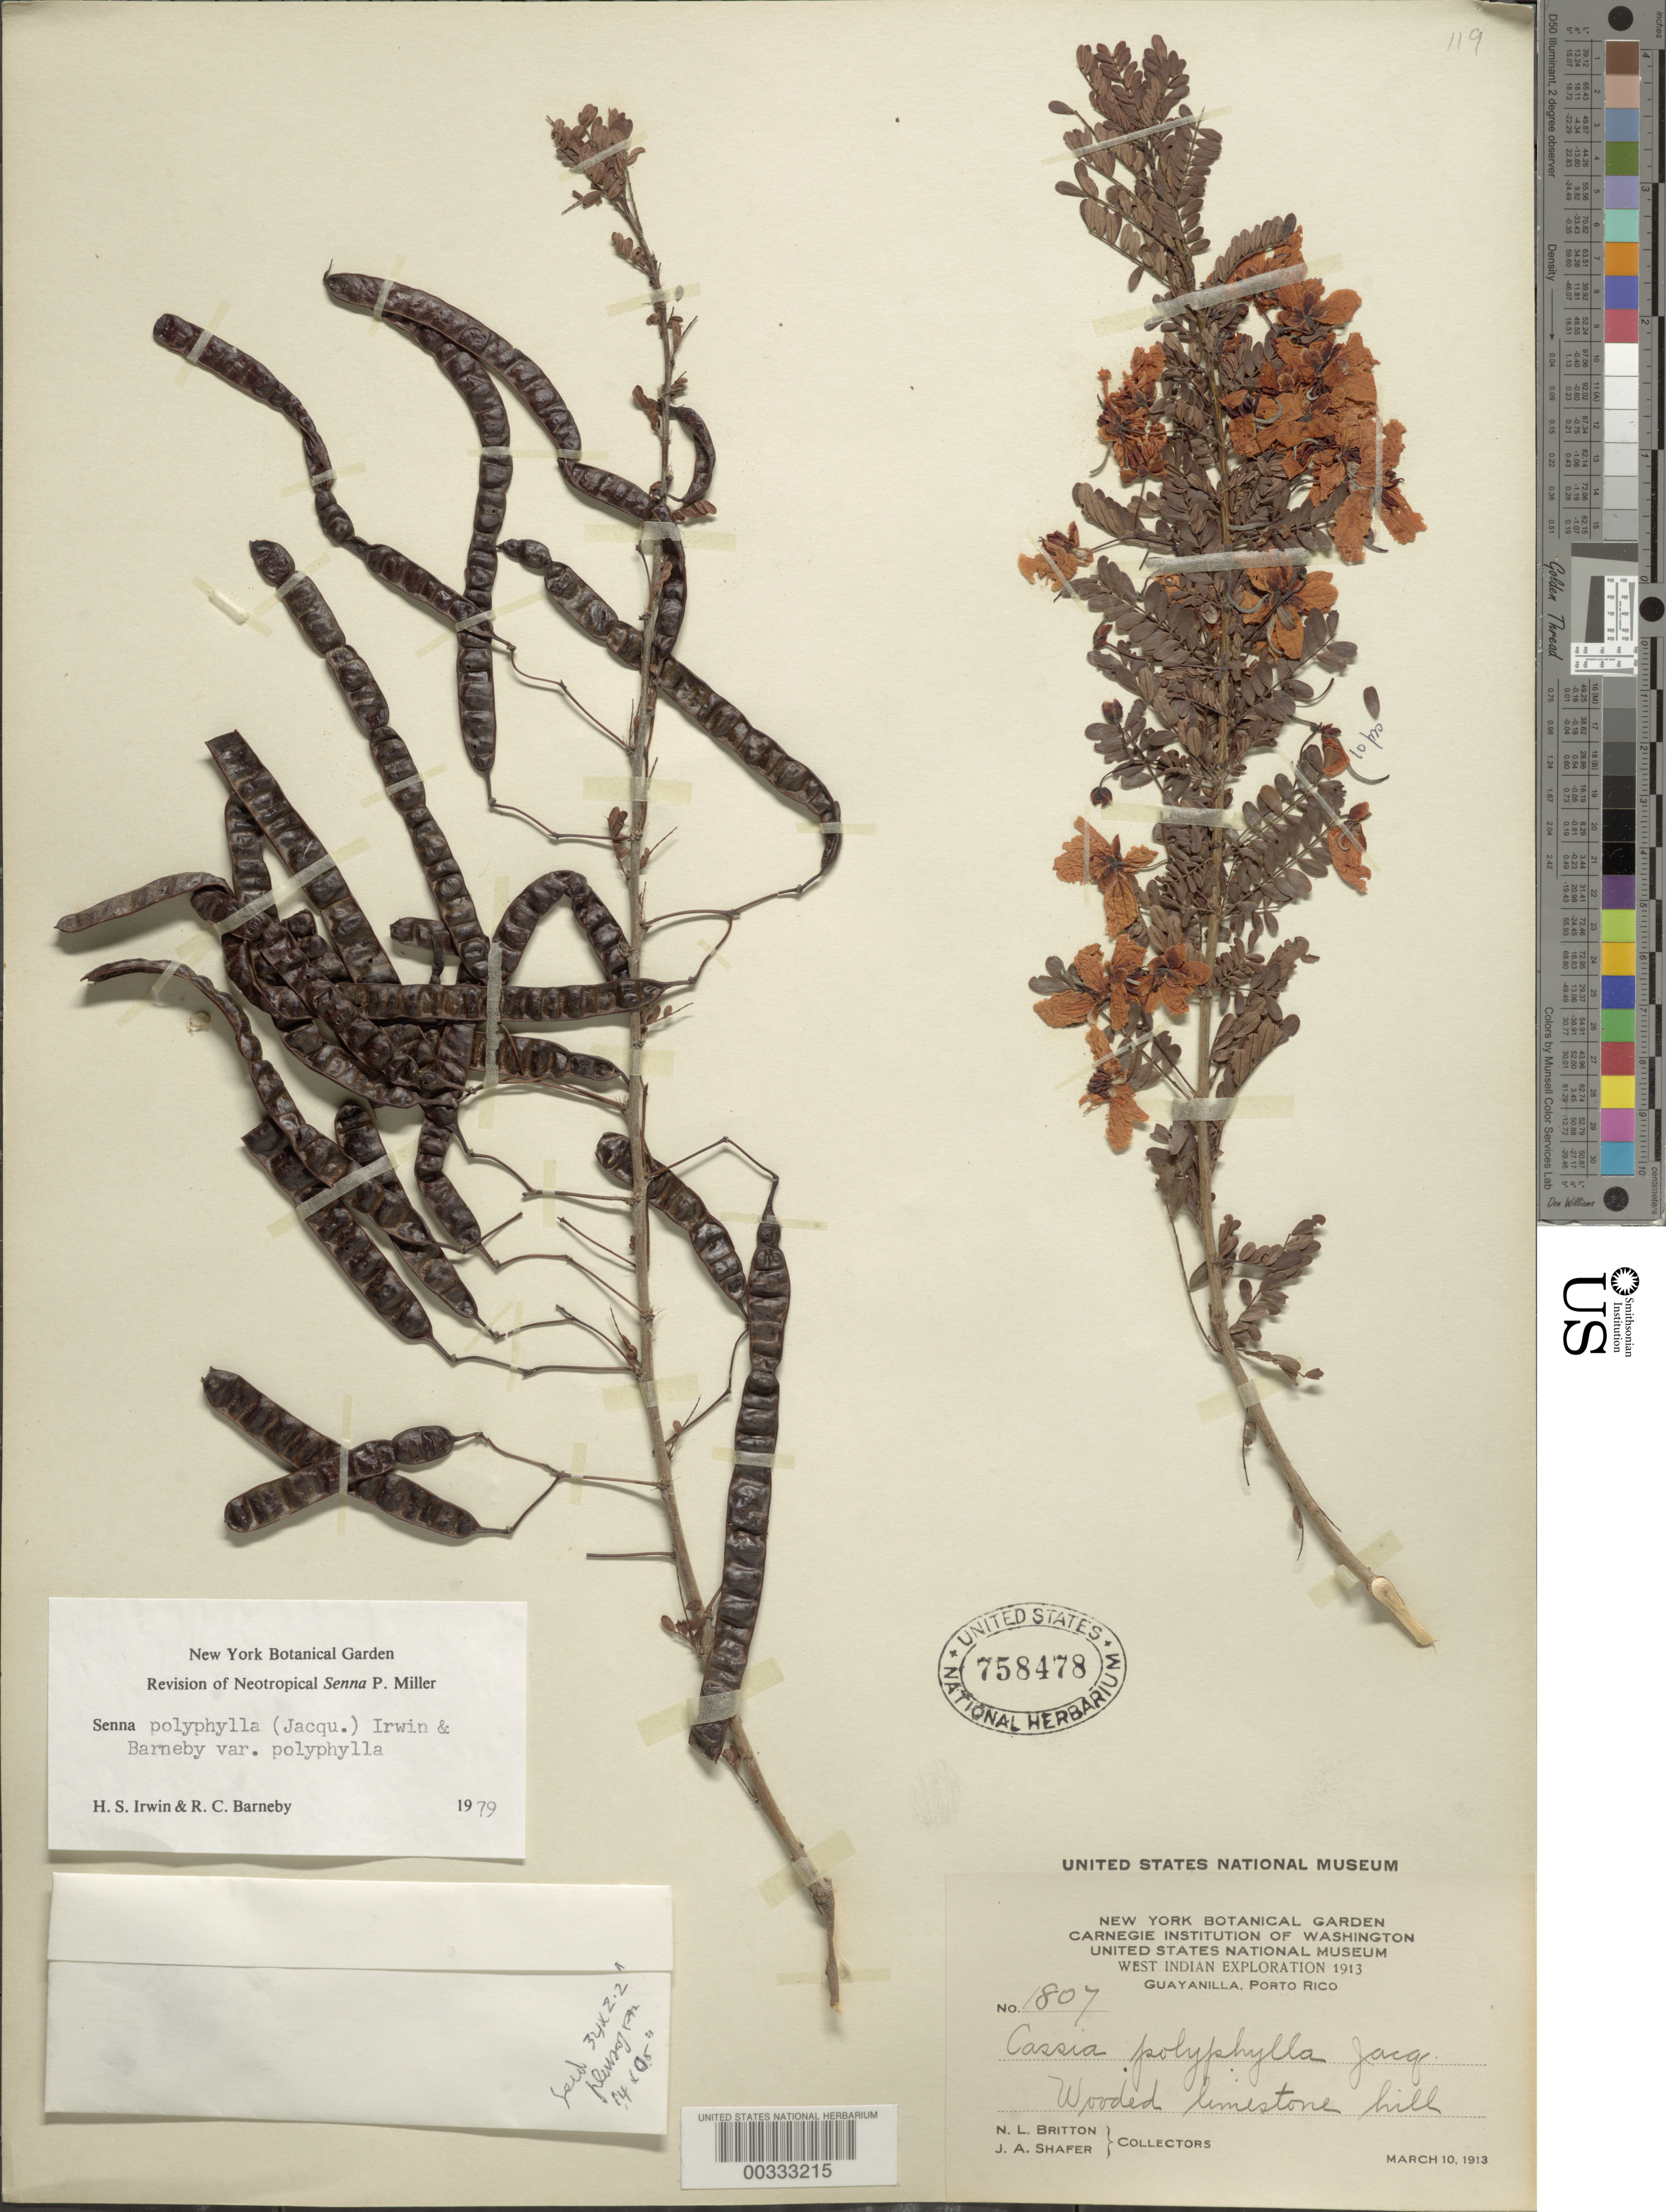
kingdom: Plantae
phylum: Tracheophyta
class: Magnoliopsida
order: Fabales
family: Fabaceae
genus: Senna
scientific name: Senna polyphylla var. polyphylla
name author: (Jacq.) H.S. Irwin & Barneby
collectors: N. Britton & J. A. Shafer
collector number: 1807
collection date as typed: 10 Mar 1913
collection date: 1913-03-10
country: Puerto Rico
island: Greater Antilles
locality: Guayanilla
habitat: Wooded limestone hill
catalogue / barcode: US 758478